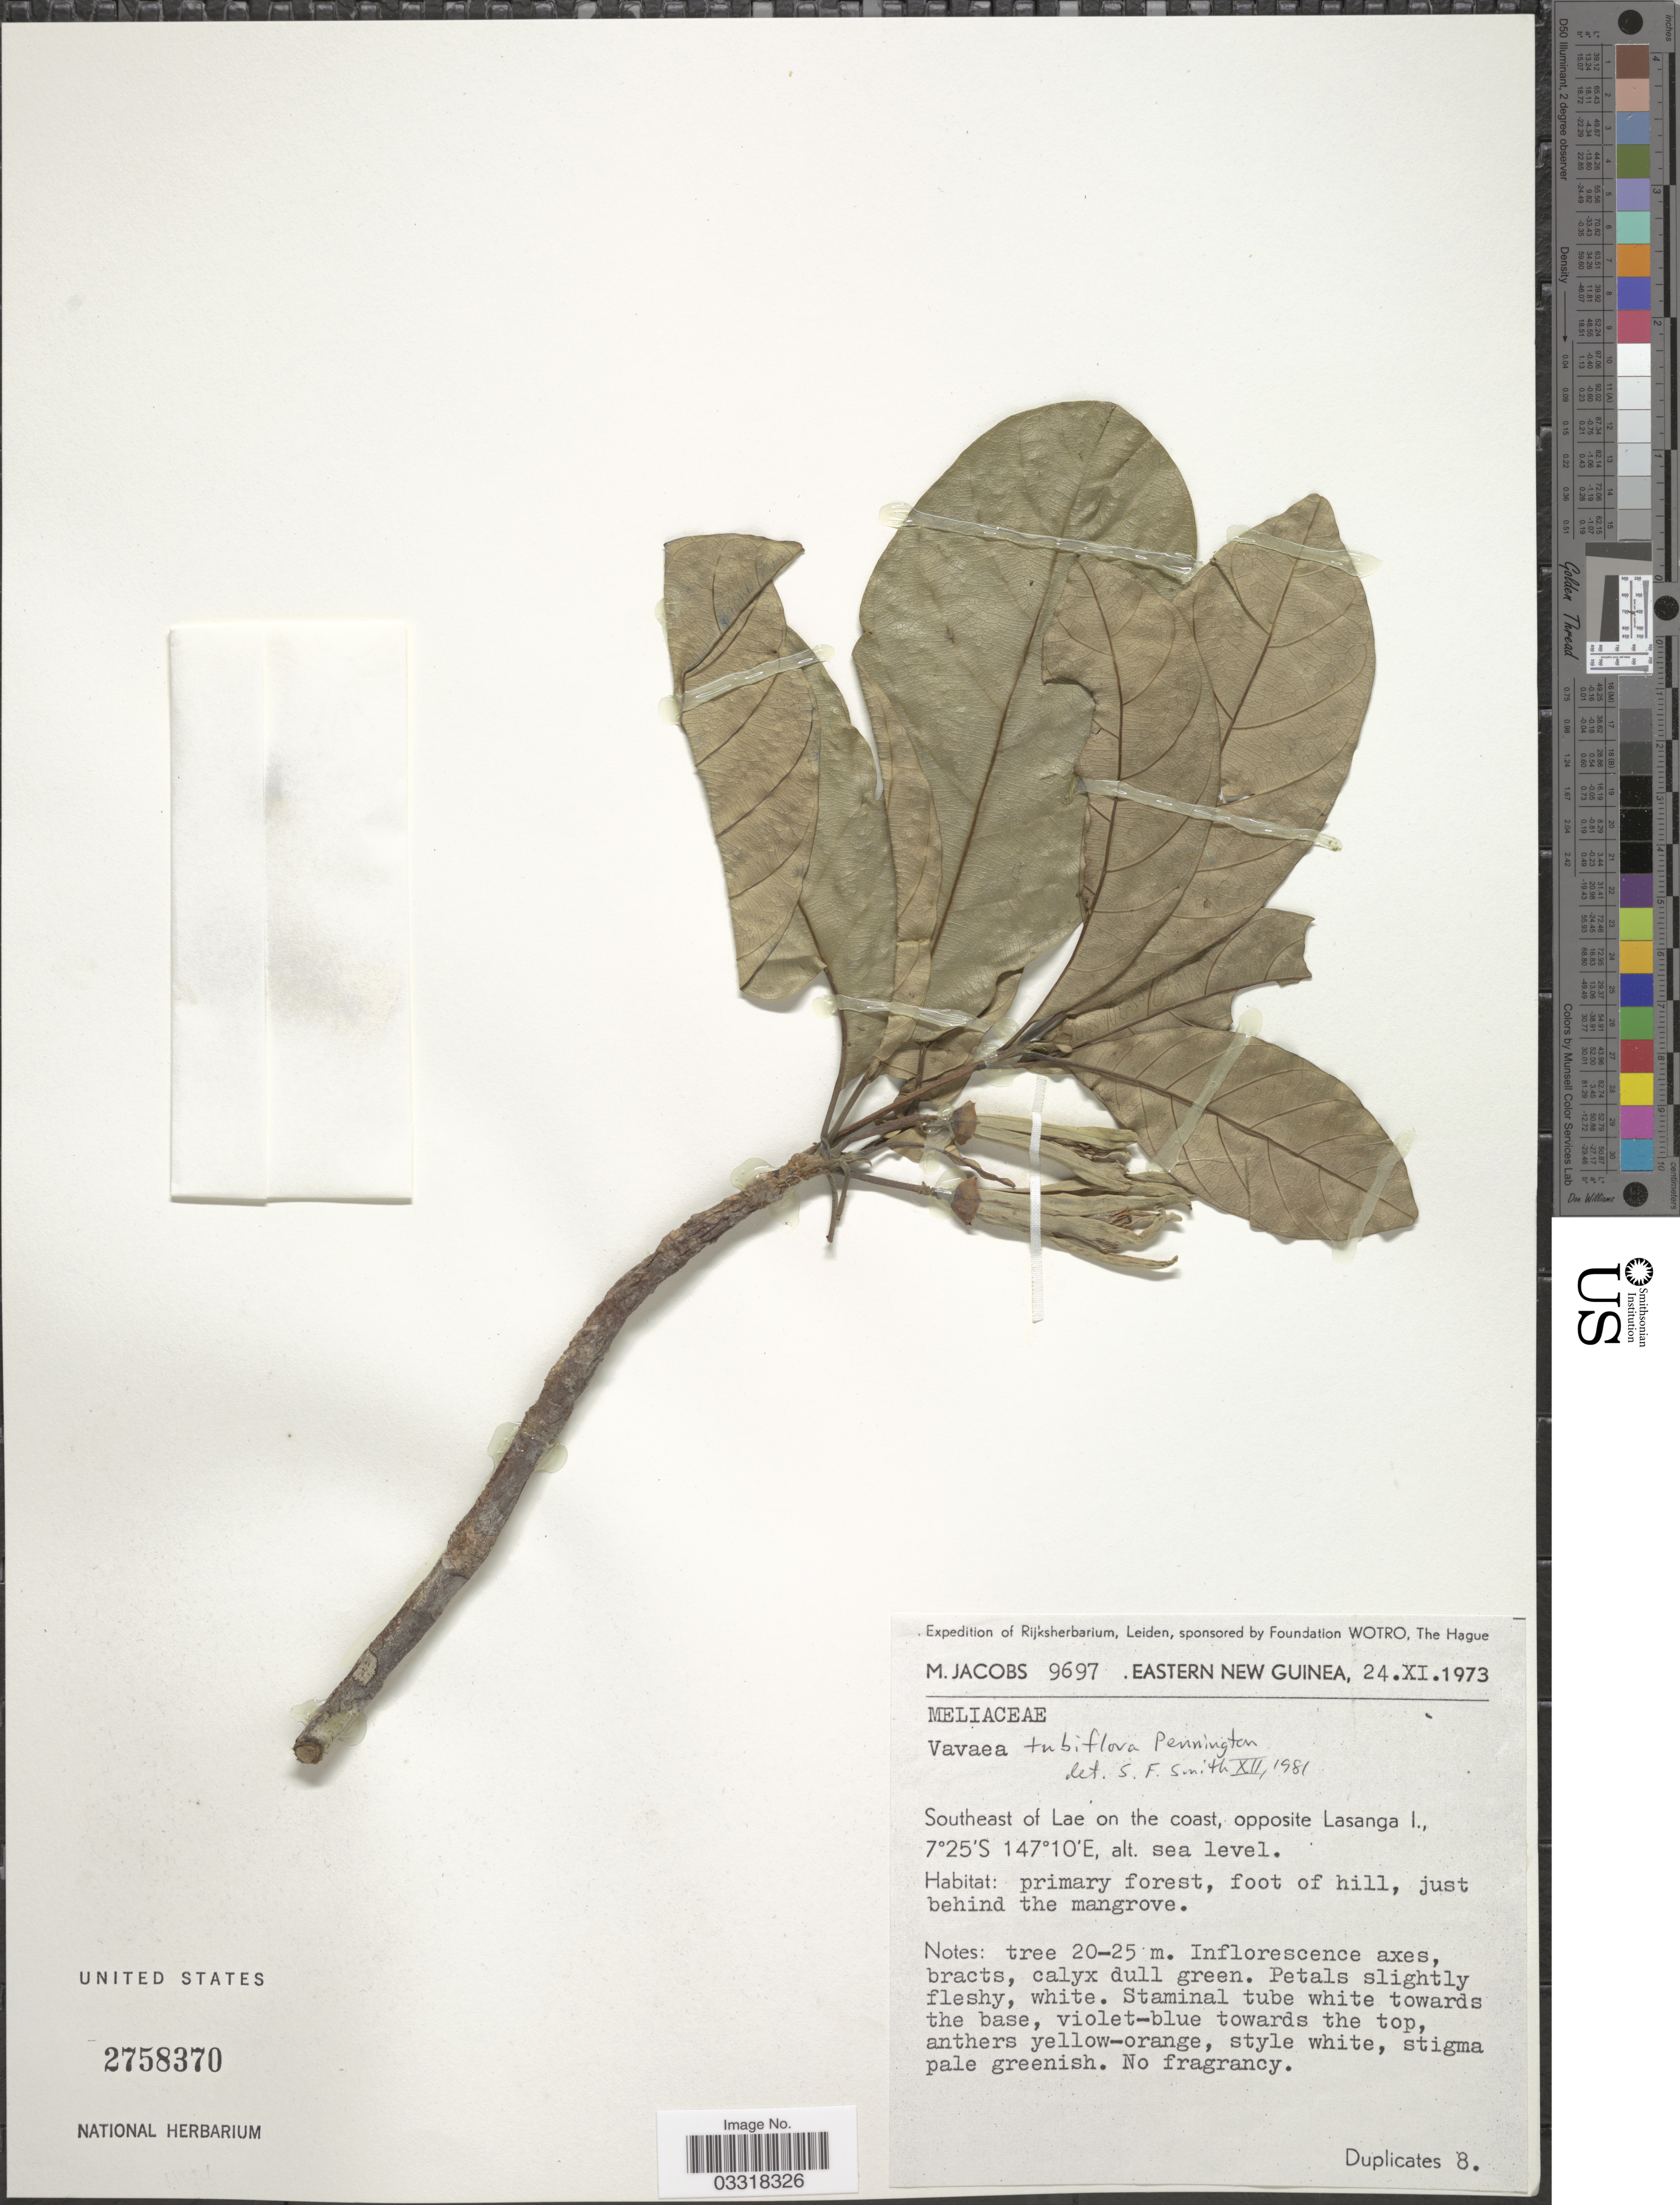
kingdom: Plantae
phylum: Tracheophyta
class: Magnoliopsida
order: Sapindales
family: Meliaceae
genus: Vavaea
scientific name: Vavaea tubiflora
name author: T.D. Penn.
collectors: M. Jacobs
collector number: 9697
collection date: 1973-11-24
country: Papua New Guinea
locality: Eastern New Guinea. Southeast of Lae on the coast, opposite Lasanga I.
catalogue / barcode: US 2758370